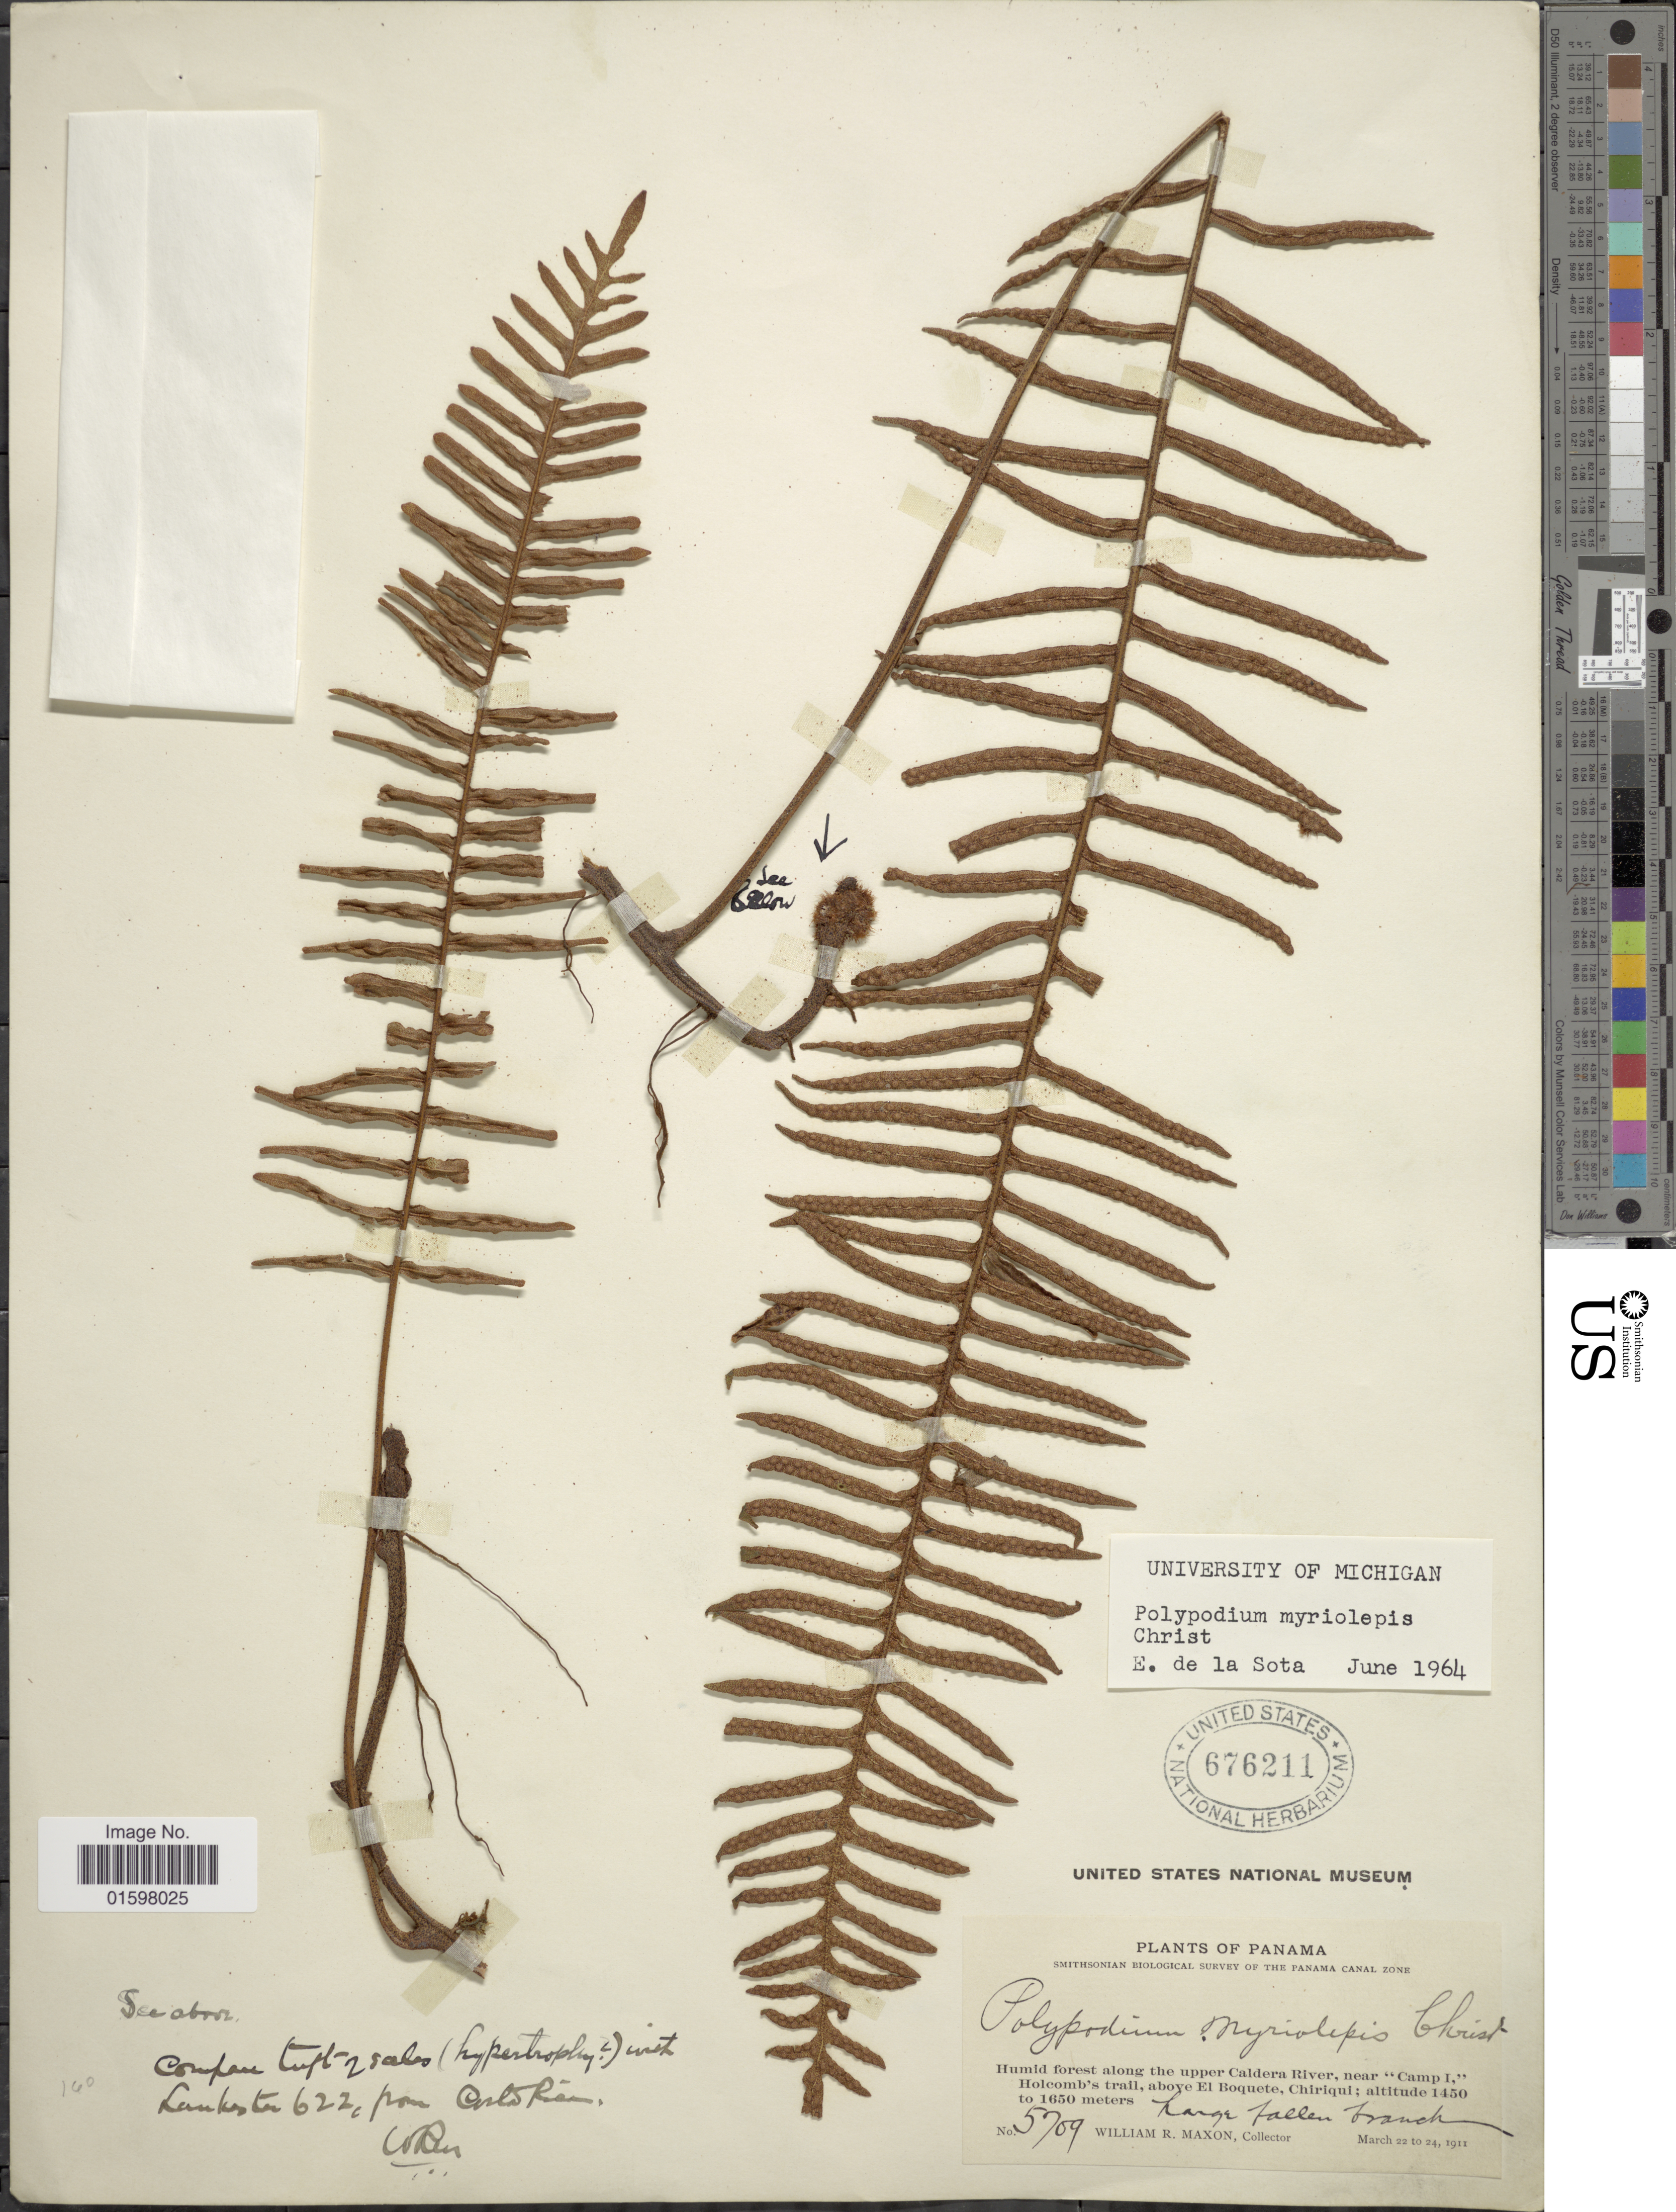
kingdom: Plantae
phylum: Tracheophyta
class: Polypodiopsida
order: Polypodiales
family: Polypodiaceae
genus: Pleopeltis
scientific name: Pleopeltis myriolepis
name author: (Christ) A.R. Sm. & Tejero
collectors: W. R. Maxon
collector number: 5709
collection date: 1911-03-22/1911-03-24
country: Panama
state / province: Chiriqui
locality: Humid forest along the upper Caldera River, near 'Camp I,' Holcomb's trail, above El Boquete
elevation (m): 1450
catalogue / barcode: US 676211